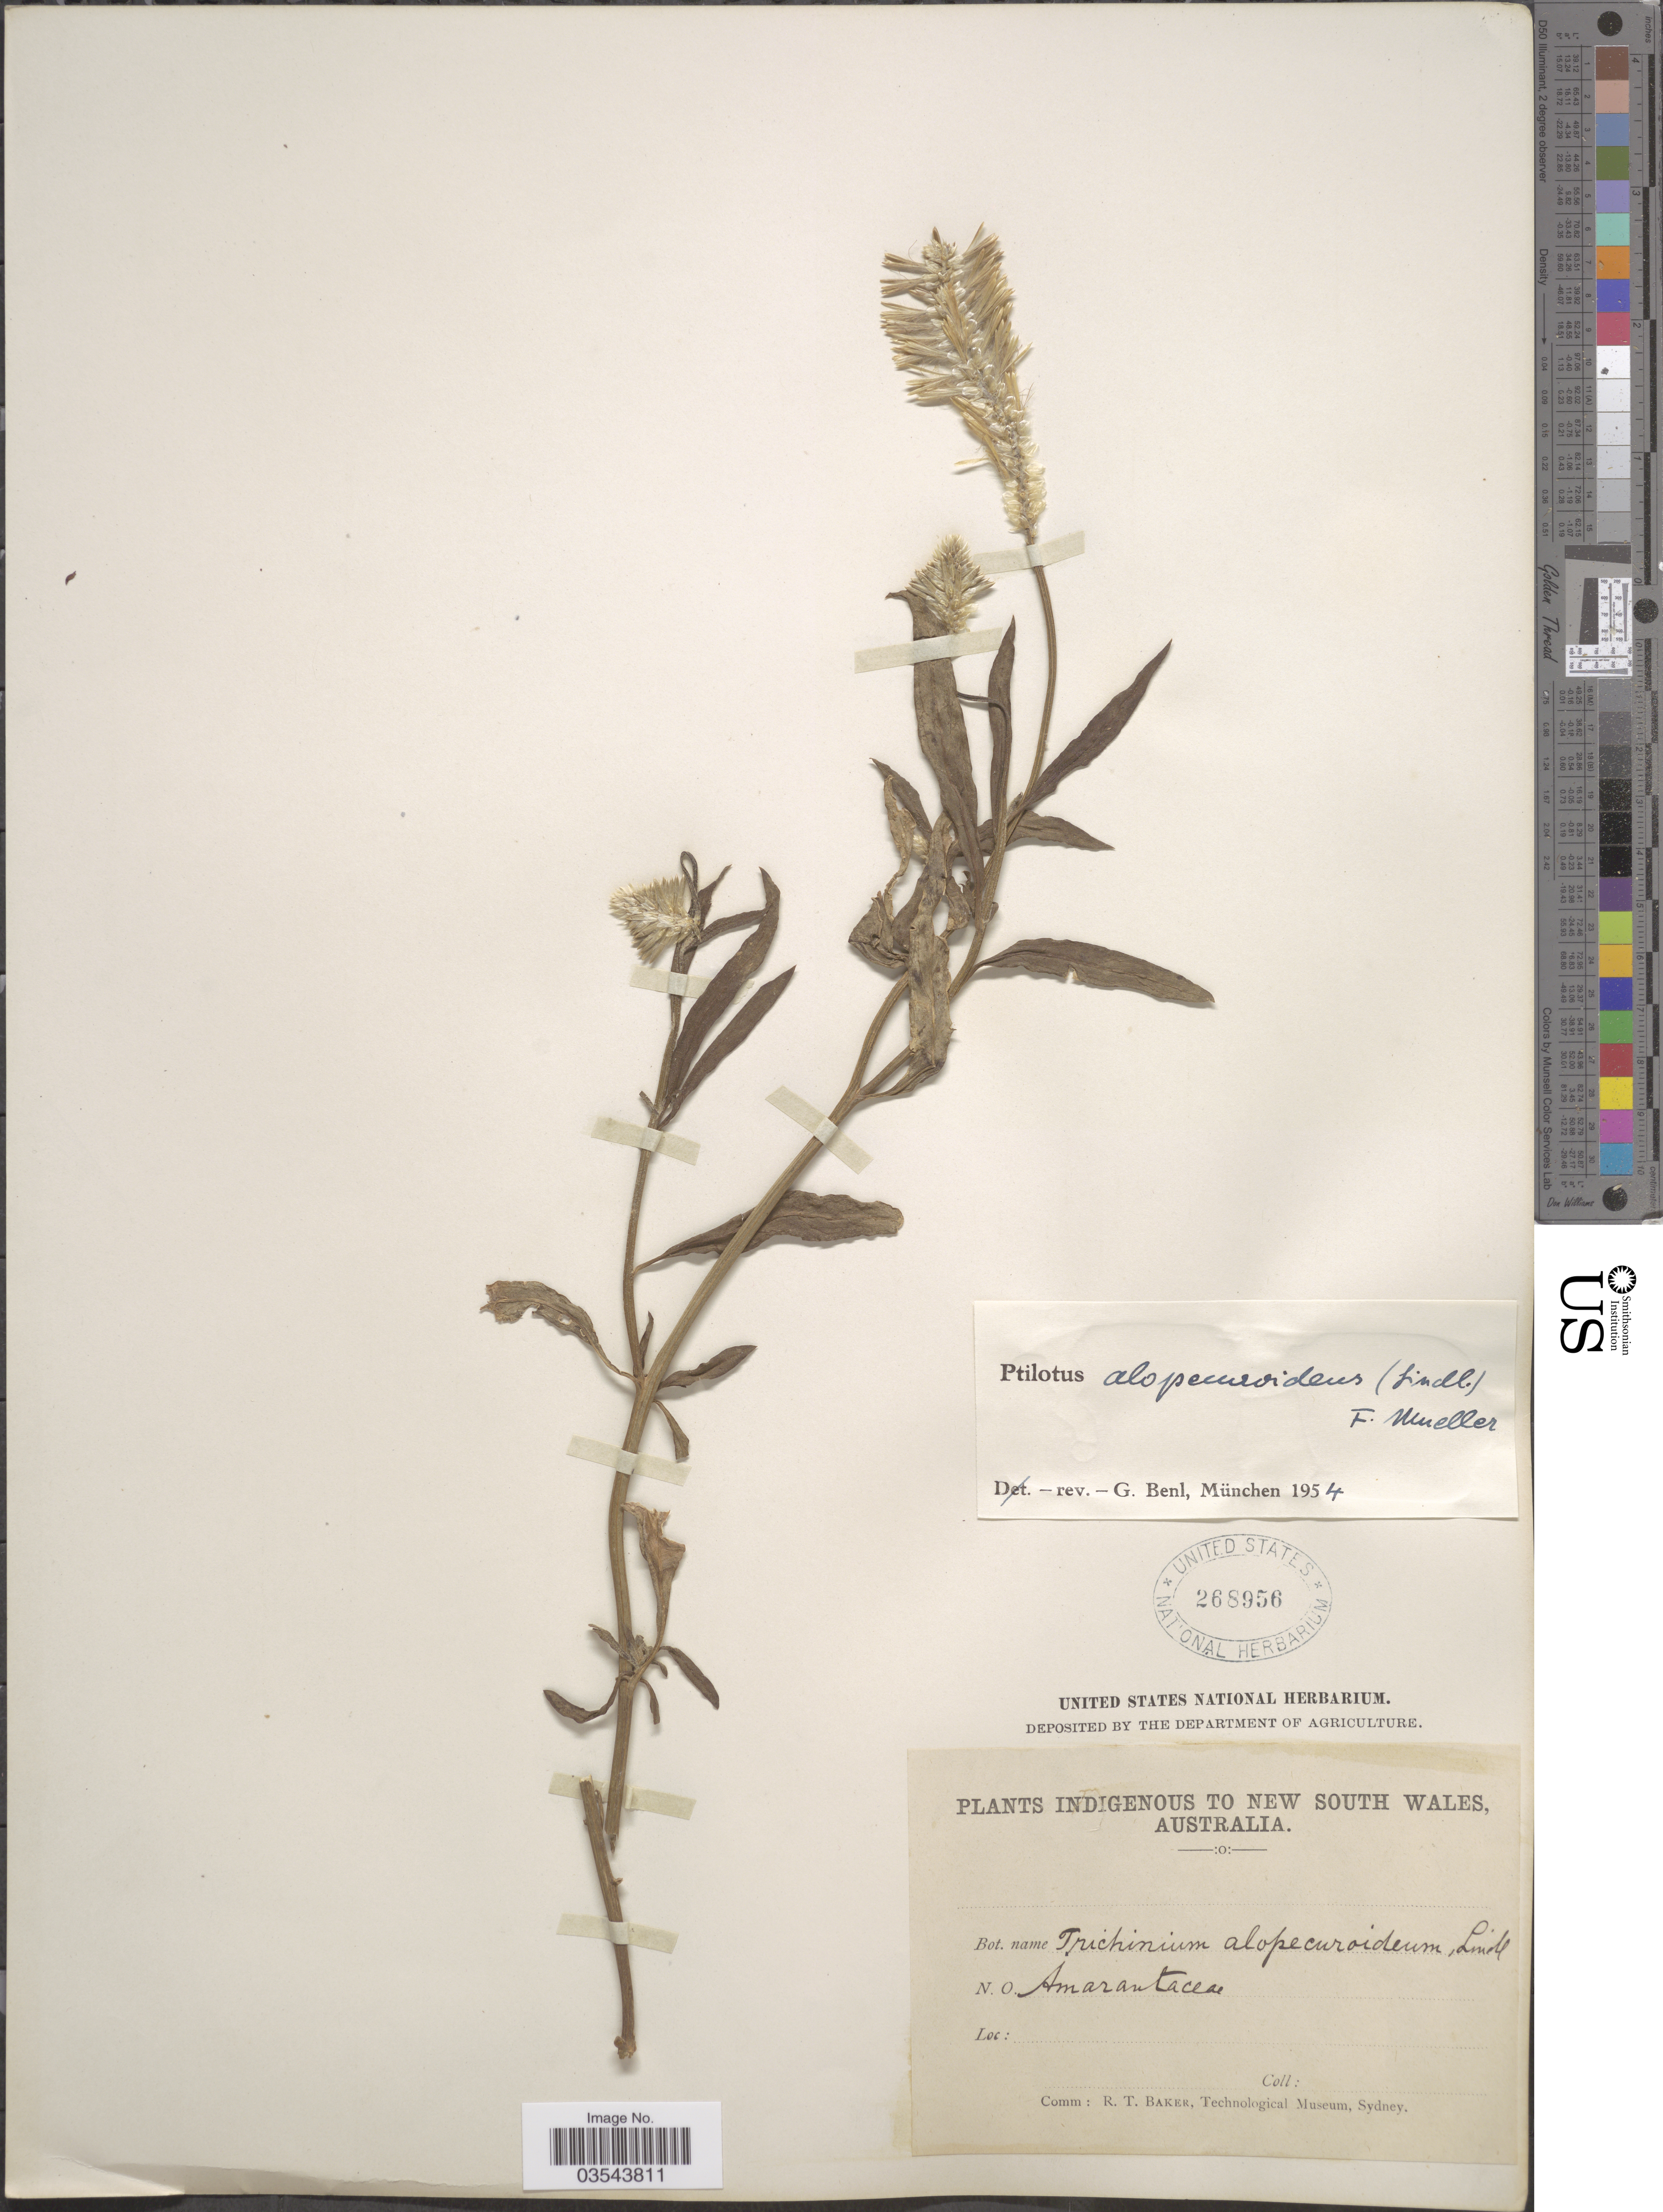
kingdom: Plantae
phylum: Tracheophyta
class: Magnoliopsida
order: Caryophyllales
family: Amaranthaceae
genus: Ptilotus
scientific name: Ptilotus polystachyus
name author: (Gaudich.) F. Muell.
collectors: ex herb. United States National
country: Australia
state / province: New South Wales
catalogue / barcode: US 268956